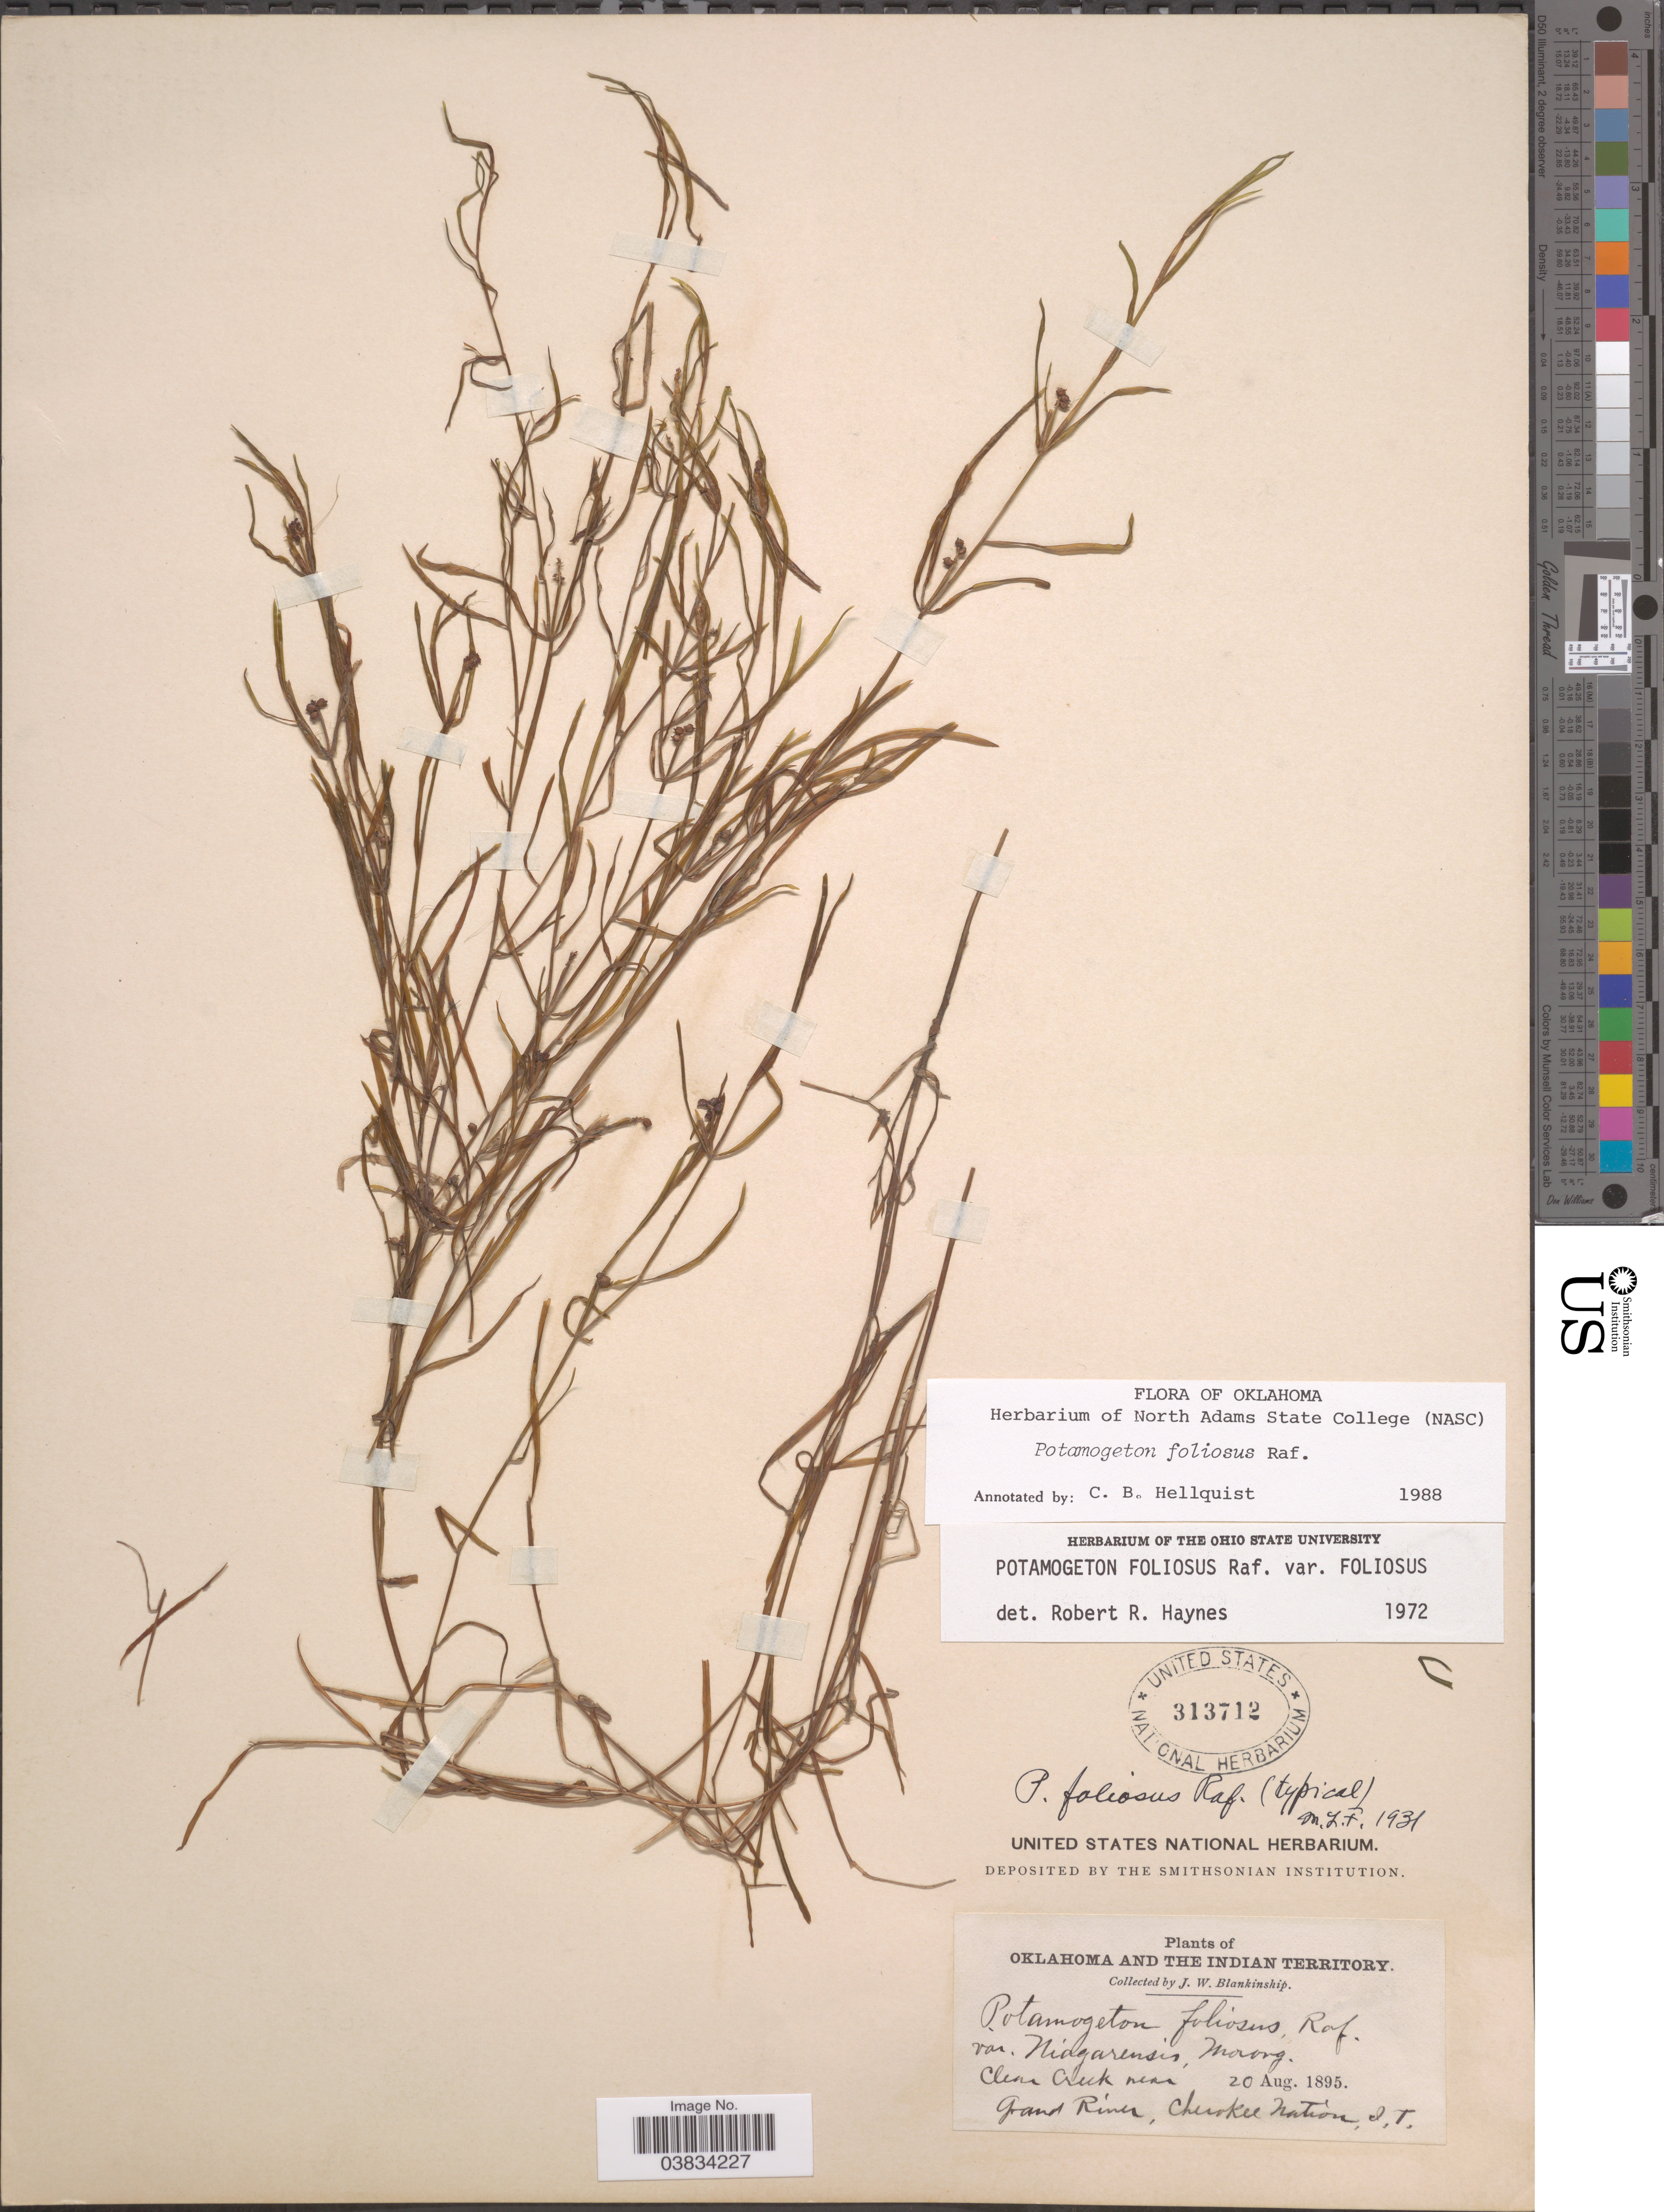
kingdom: Plantae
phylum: Tracheophyta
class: Liliopsida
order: Alismatales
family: Potamogetonaceae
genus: Potamogeton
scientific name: Potamogeton foliosus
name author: Raf.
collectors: J. W. Blankinship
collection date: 1895-08-20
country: United States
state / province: Oklahoma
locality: Clear Creek near Grand River, Cherokee Nation, I.T. The Indian Territory.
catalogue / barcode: US 313712